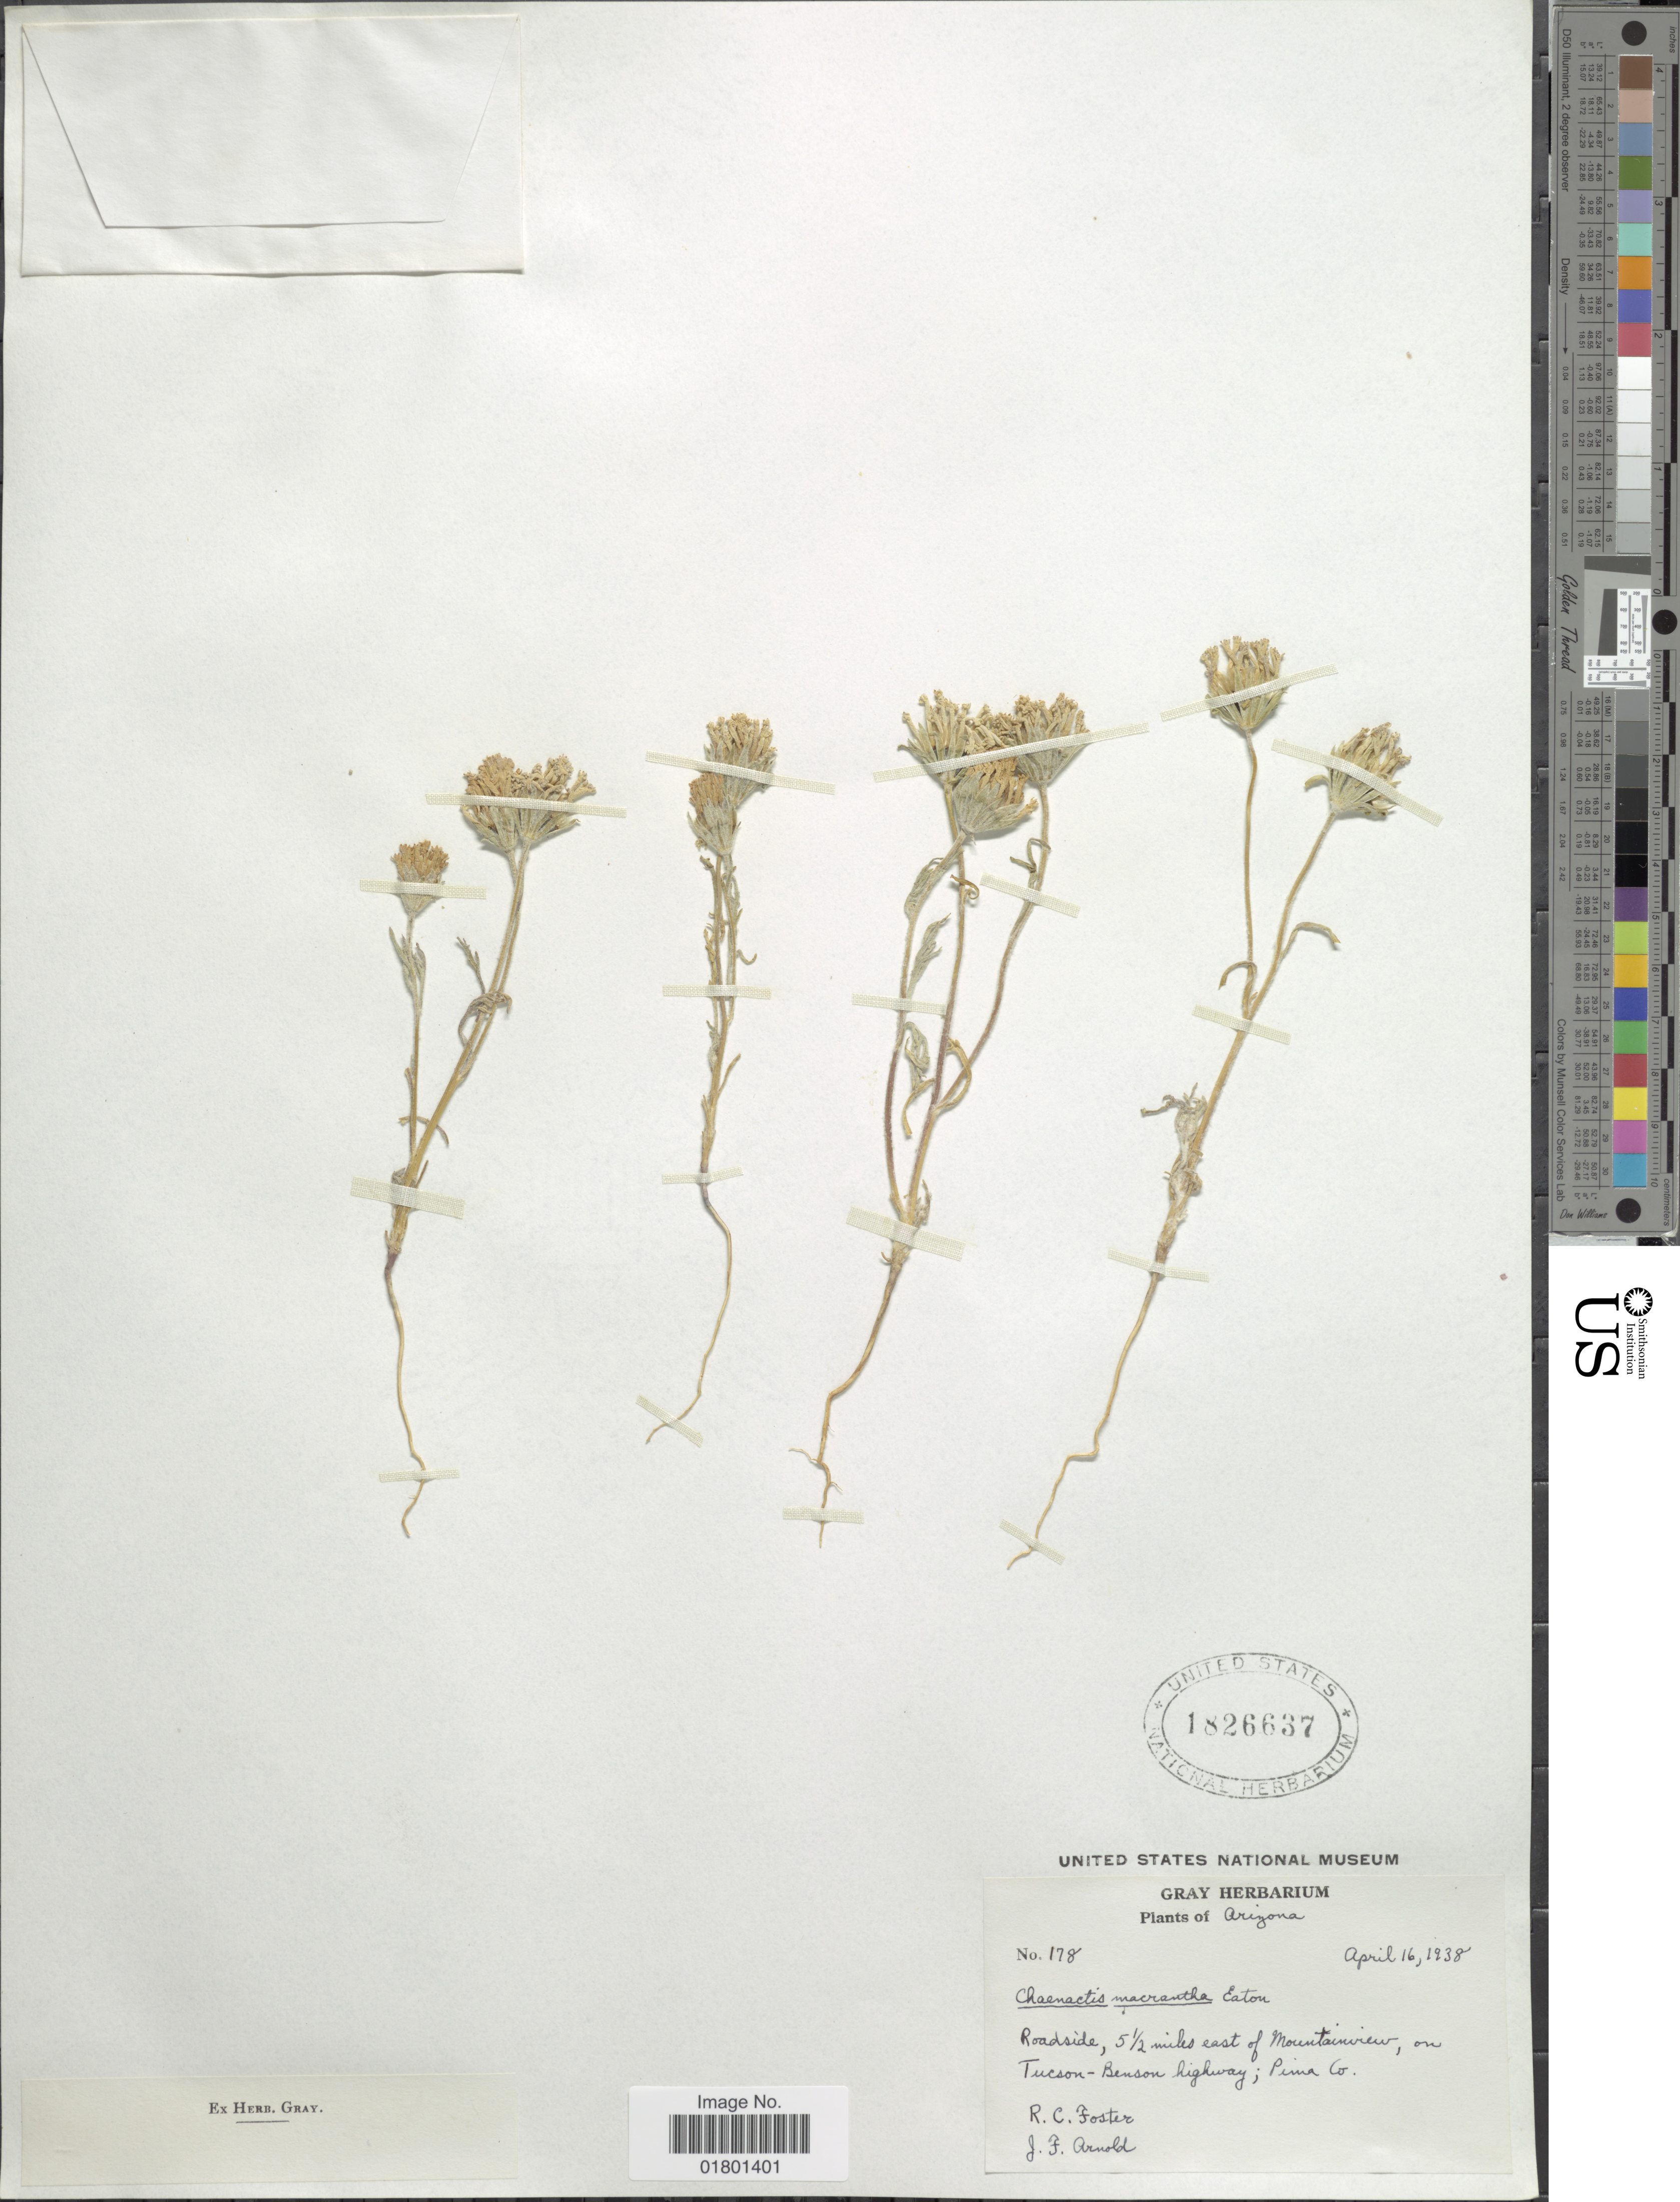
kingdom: Plantae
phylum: Tracheophyta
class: Magnoliopsida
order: Asterales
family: Asteraceae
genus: Chaenactis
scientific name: Chaenactis macrantha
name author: D.C. Eaton in C. King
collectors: R. C. Foster & J. F. Arnold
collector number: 178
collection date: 1938-04-16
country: United States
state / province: Arizona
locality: Roadside, 5½ miles east of Mountaineview, on Tucson-Benson highway; Pima Co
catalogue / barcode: US 1826637